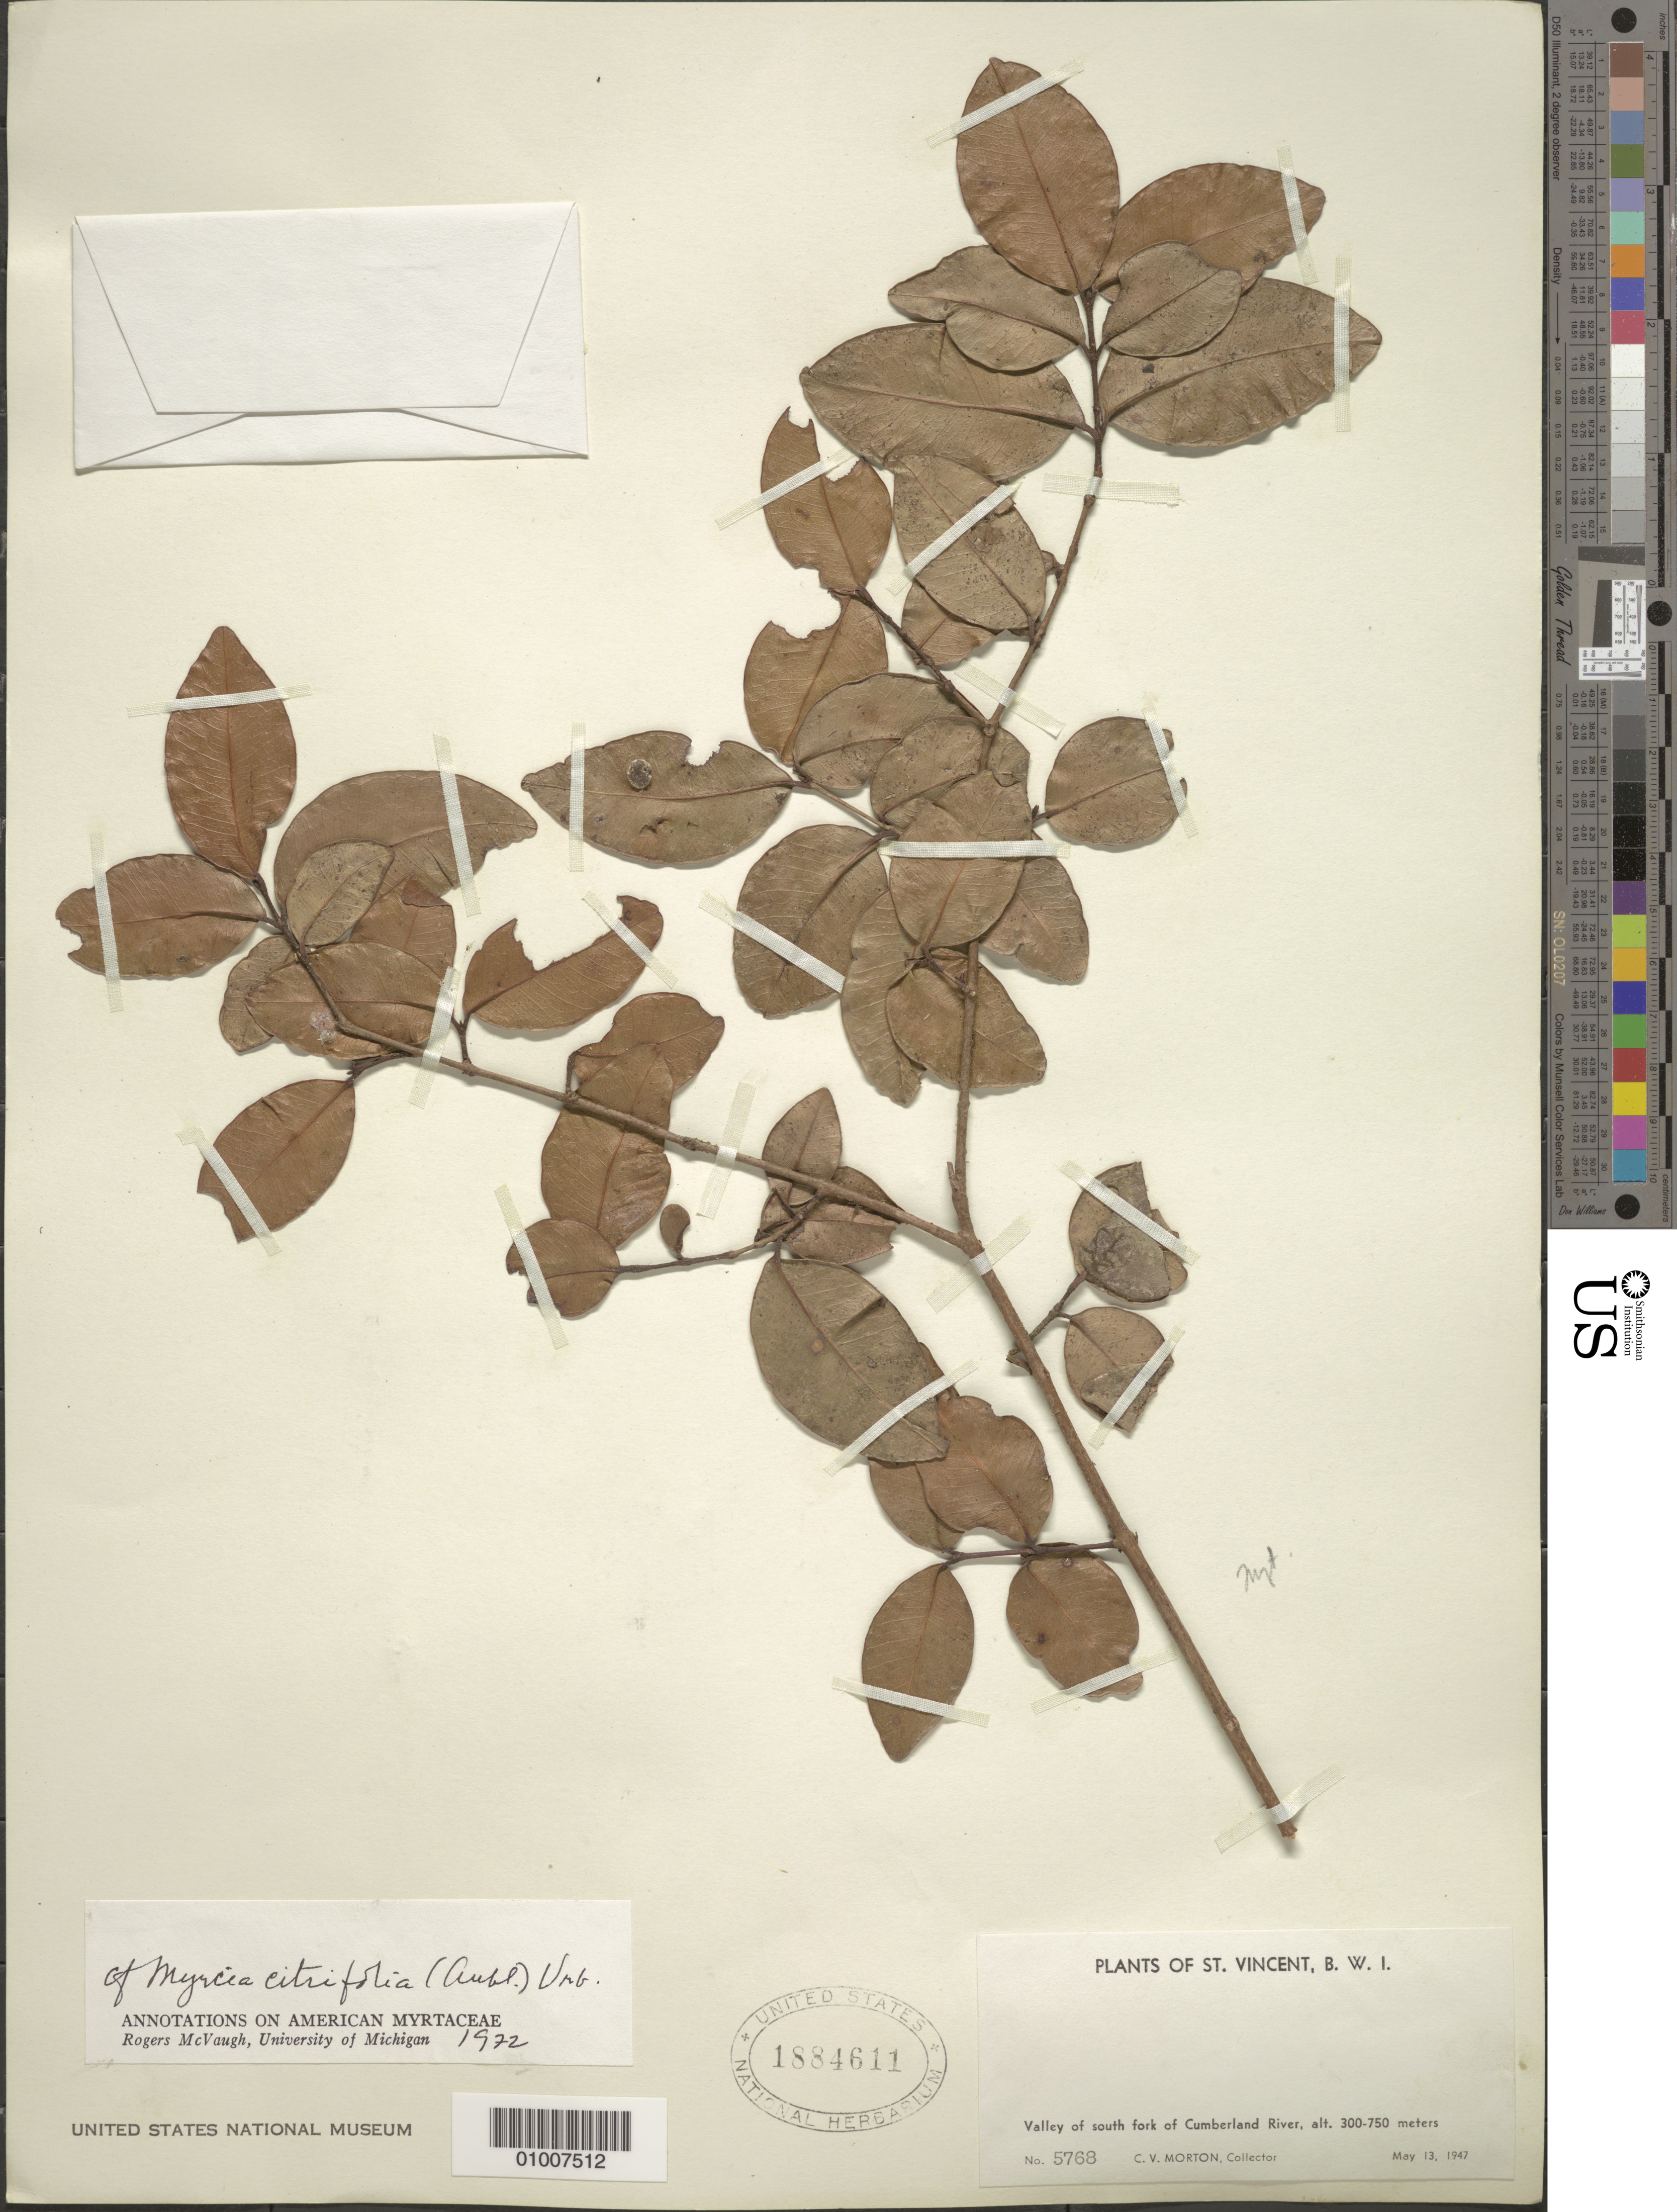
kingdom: Plantae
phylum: Tracheophyta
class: Magnoliopsida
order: Myrtales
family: Myrtaceae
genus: Myrcia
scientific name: Myrcia citrifolia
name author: (Aubl.) Urb.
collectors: C. V. Morton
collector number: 5768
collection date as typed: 13 May 1947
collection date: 1947-05-13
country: St. Vincent - Grenadines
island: St. Vincent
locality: Valley of south fork of Cumberland River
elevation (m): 300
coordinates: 0 N, 0 E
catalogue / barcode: US 1884611